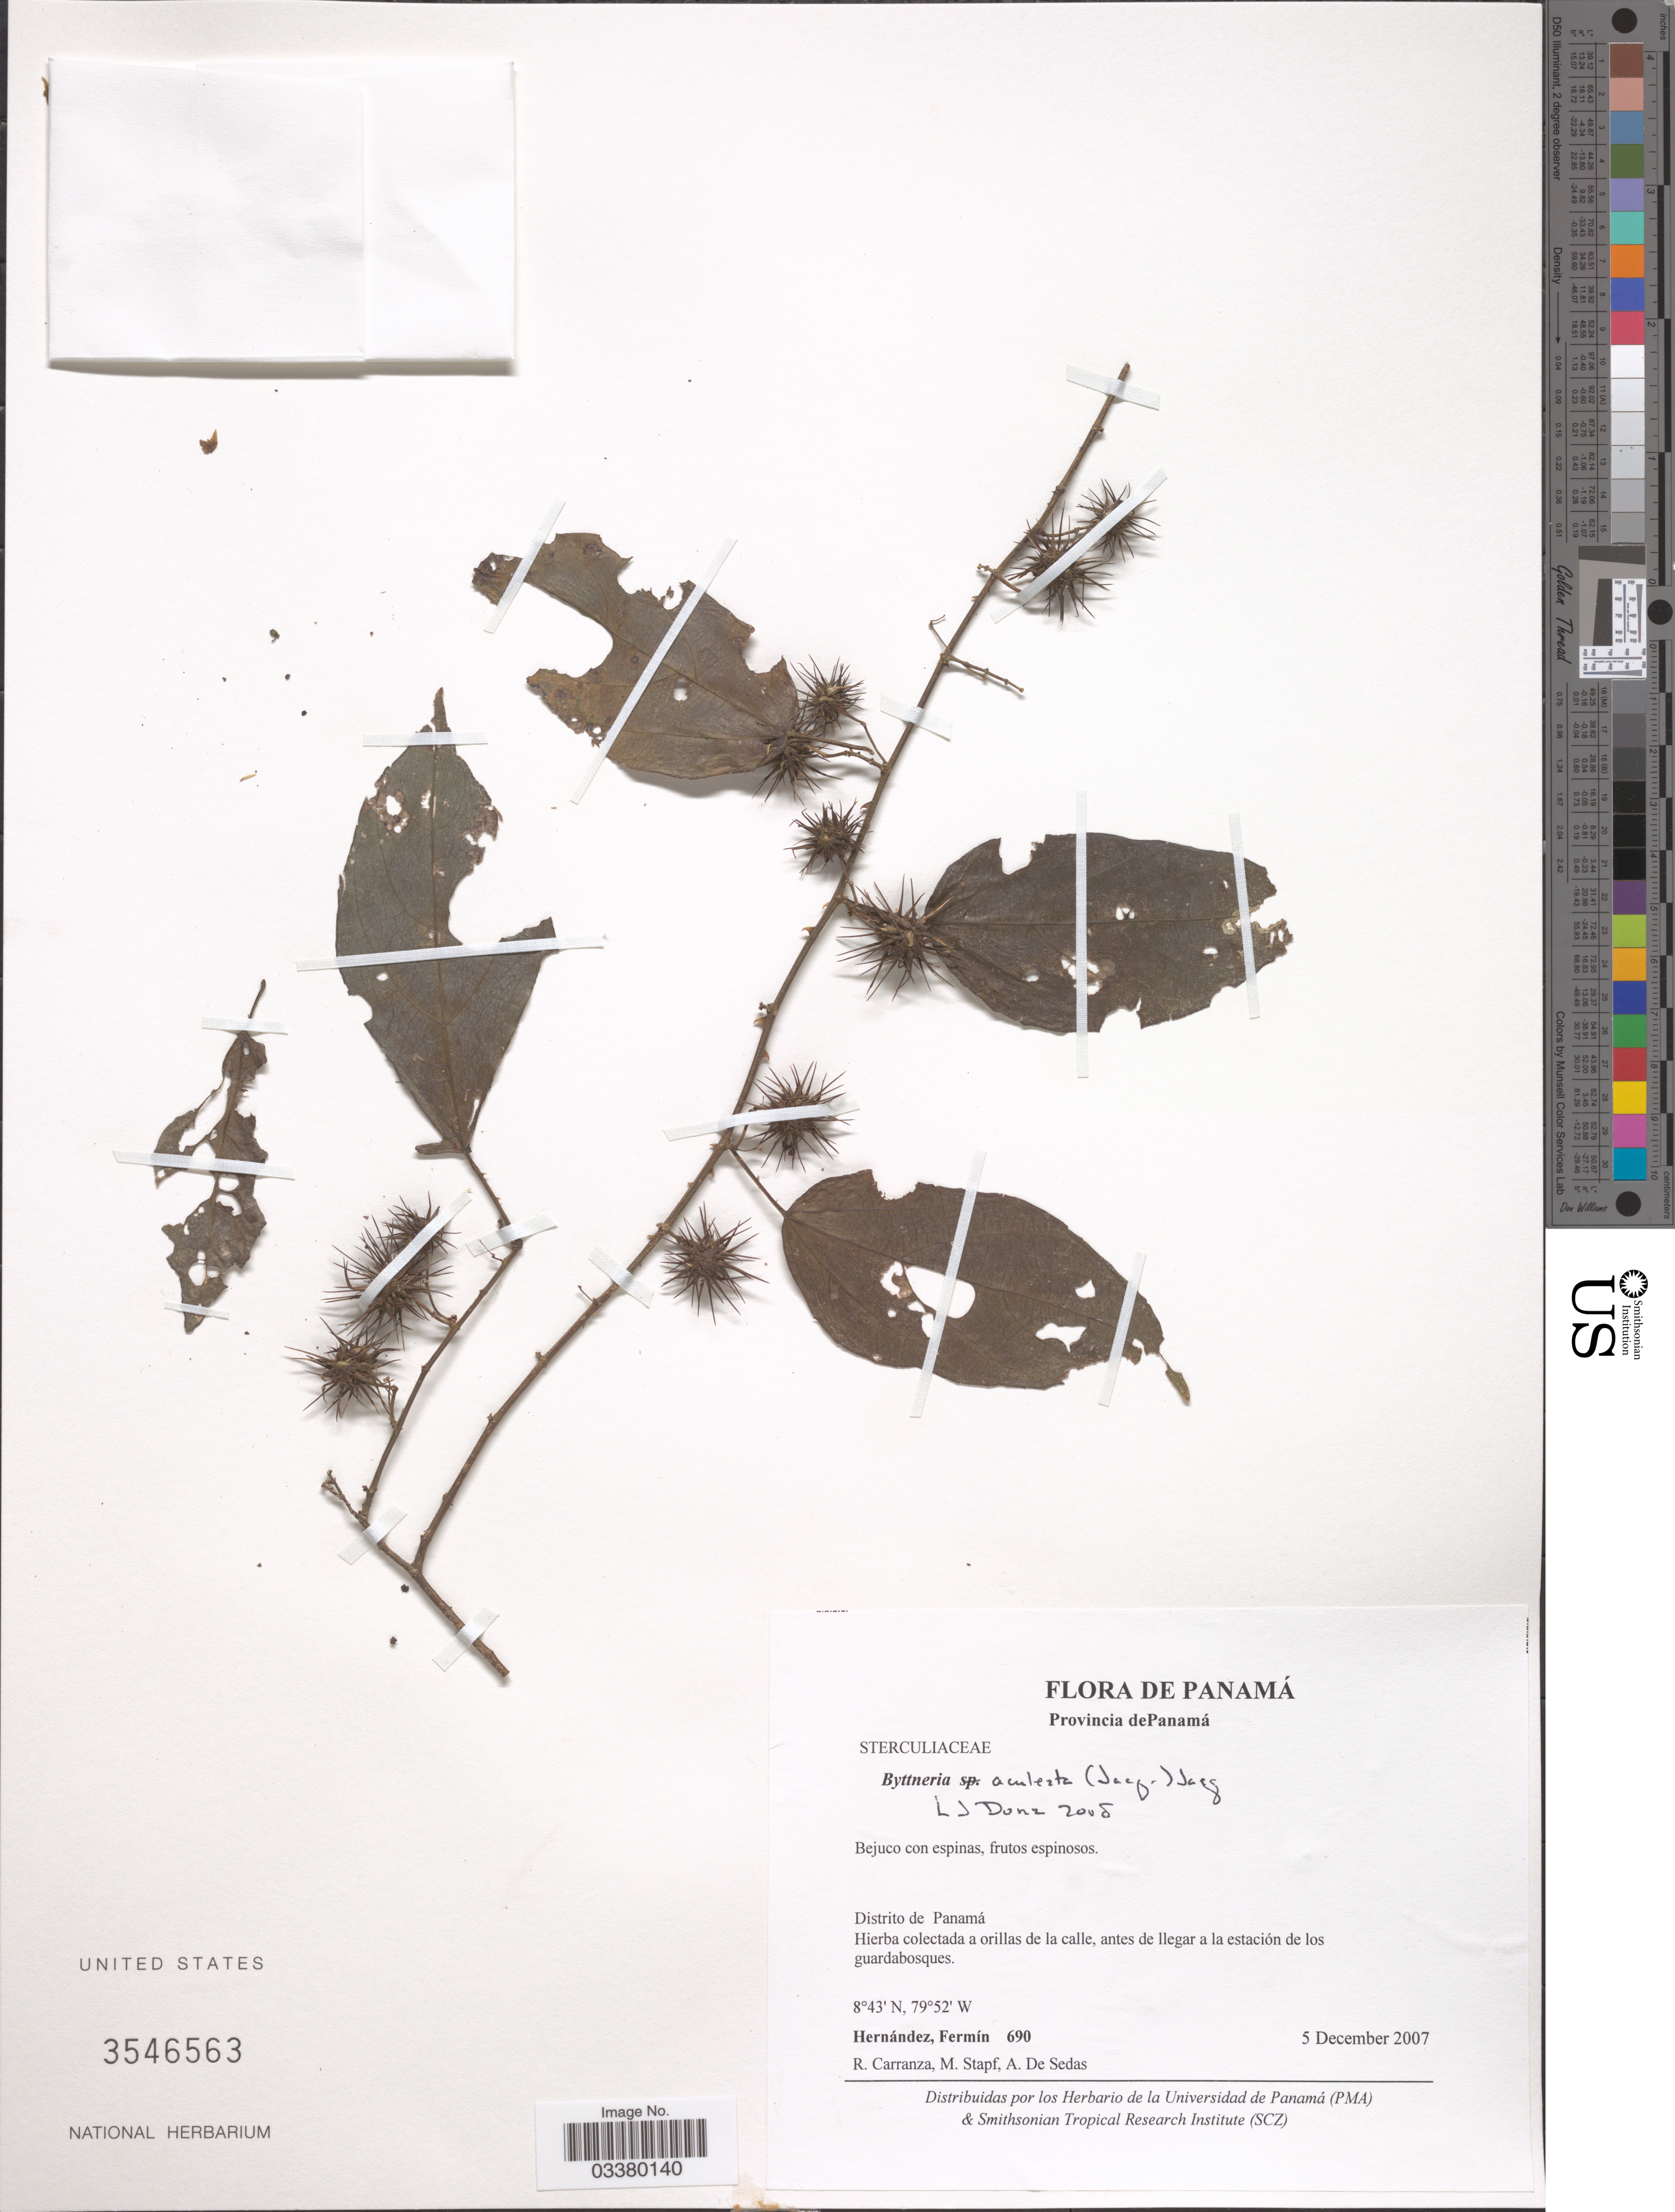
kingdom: Plantae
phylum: Tracheophyta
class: Magnoliopsida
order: Malvales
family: Malvaceae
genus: Byttneria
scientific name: Byttneria aculeata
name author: (Jacq.) Jacq.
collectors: F. Hernandez, R. Carranza, M. Stapf & A. De Sedas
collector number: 690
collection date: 2007-12-05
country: Panama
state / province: Panamá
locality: Distrito de Panamá.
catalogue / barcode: US 3546563